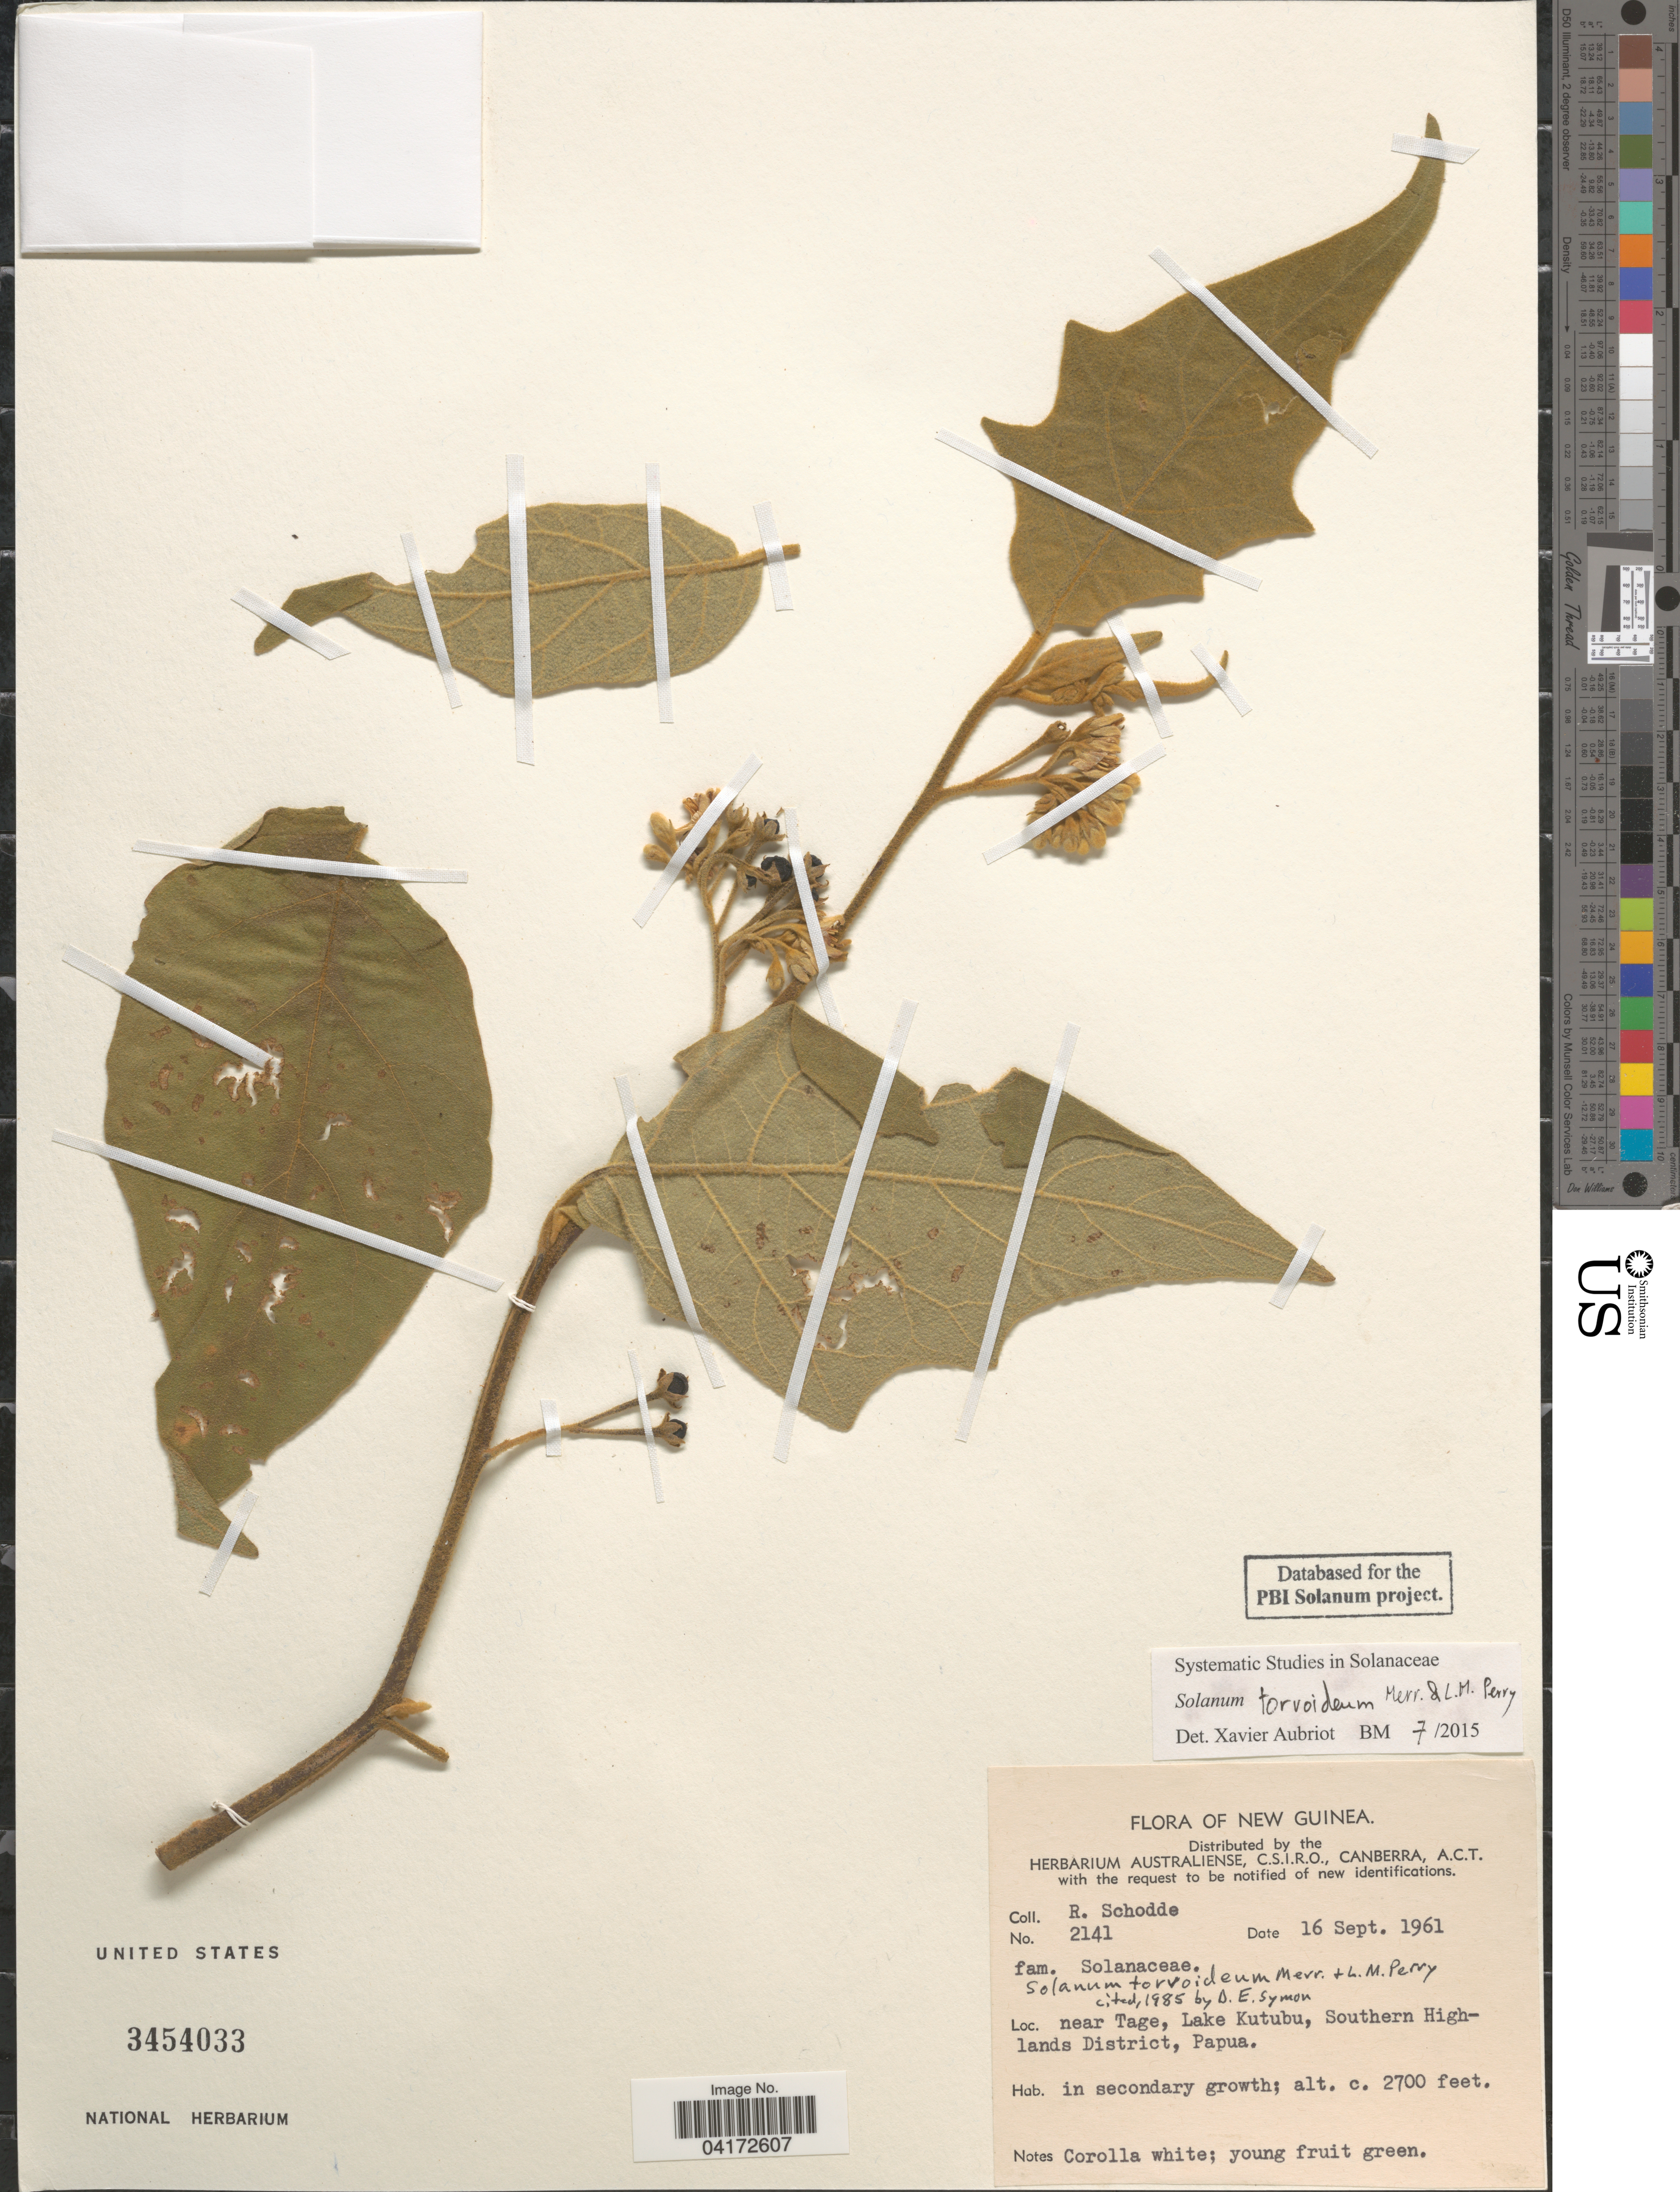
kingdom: Plantae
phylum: Tracheophyta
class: Magnoliopsida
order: Solanales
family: Solanaceae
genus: Solanum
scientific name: Solanum torvoideum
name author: Merr. & L.M. Perry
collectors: R. Schodde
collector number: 2141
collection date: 1961-09-16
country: Papua New Guinea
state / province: Southern Highlands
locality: New Guinea. Near Tage, Lake Kutubu, Southern Highlands District, Papua.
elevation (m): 823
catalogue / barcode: US 3454033